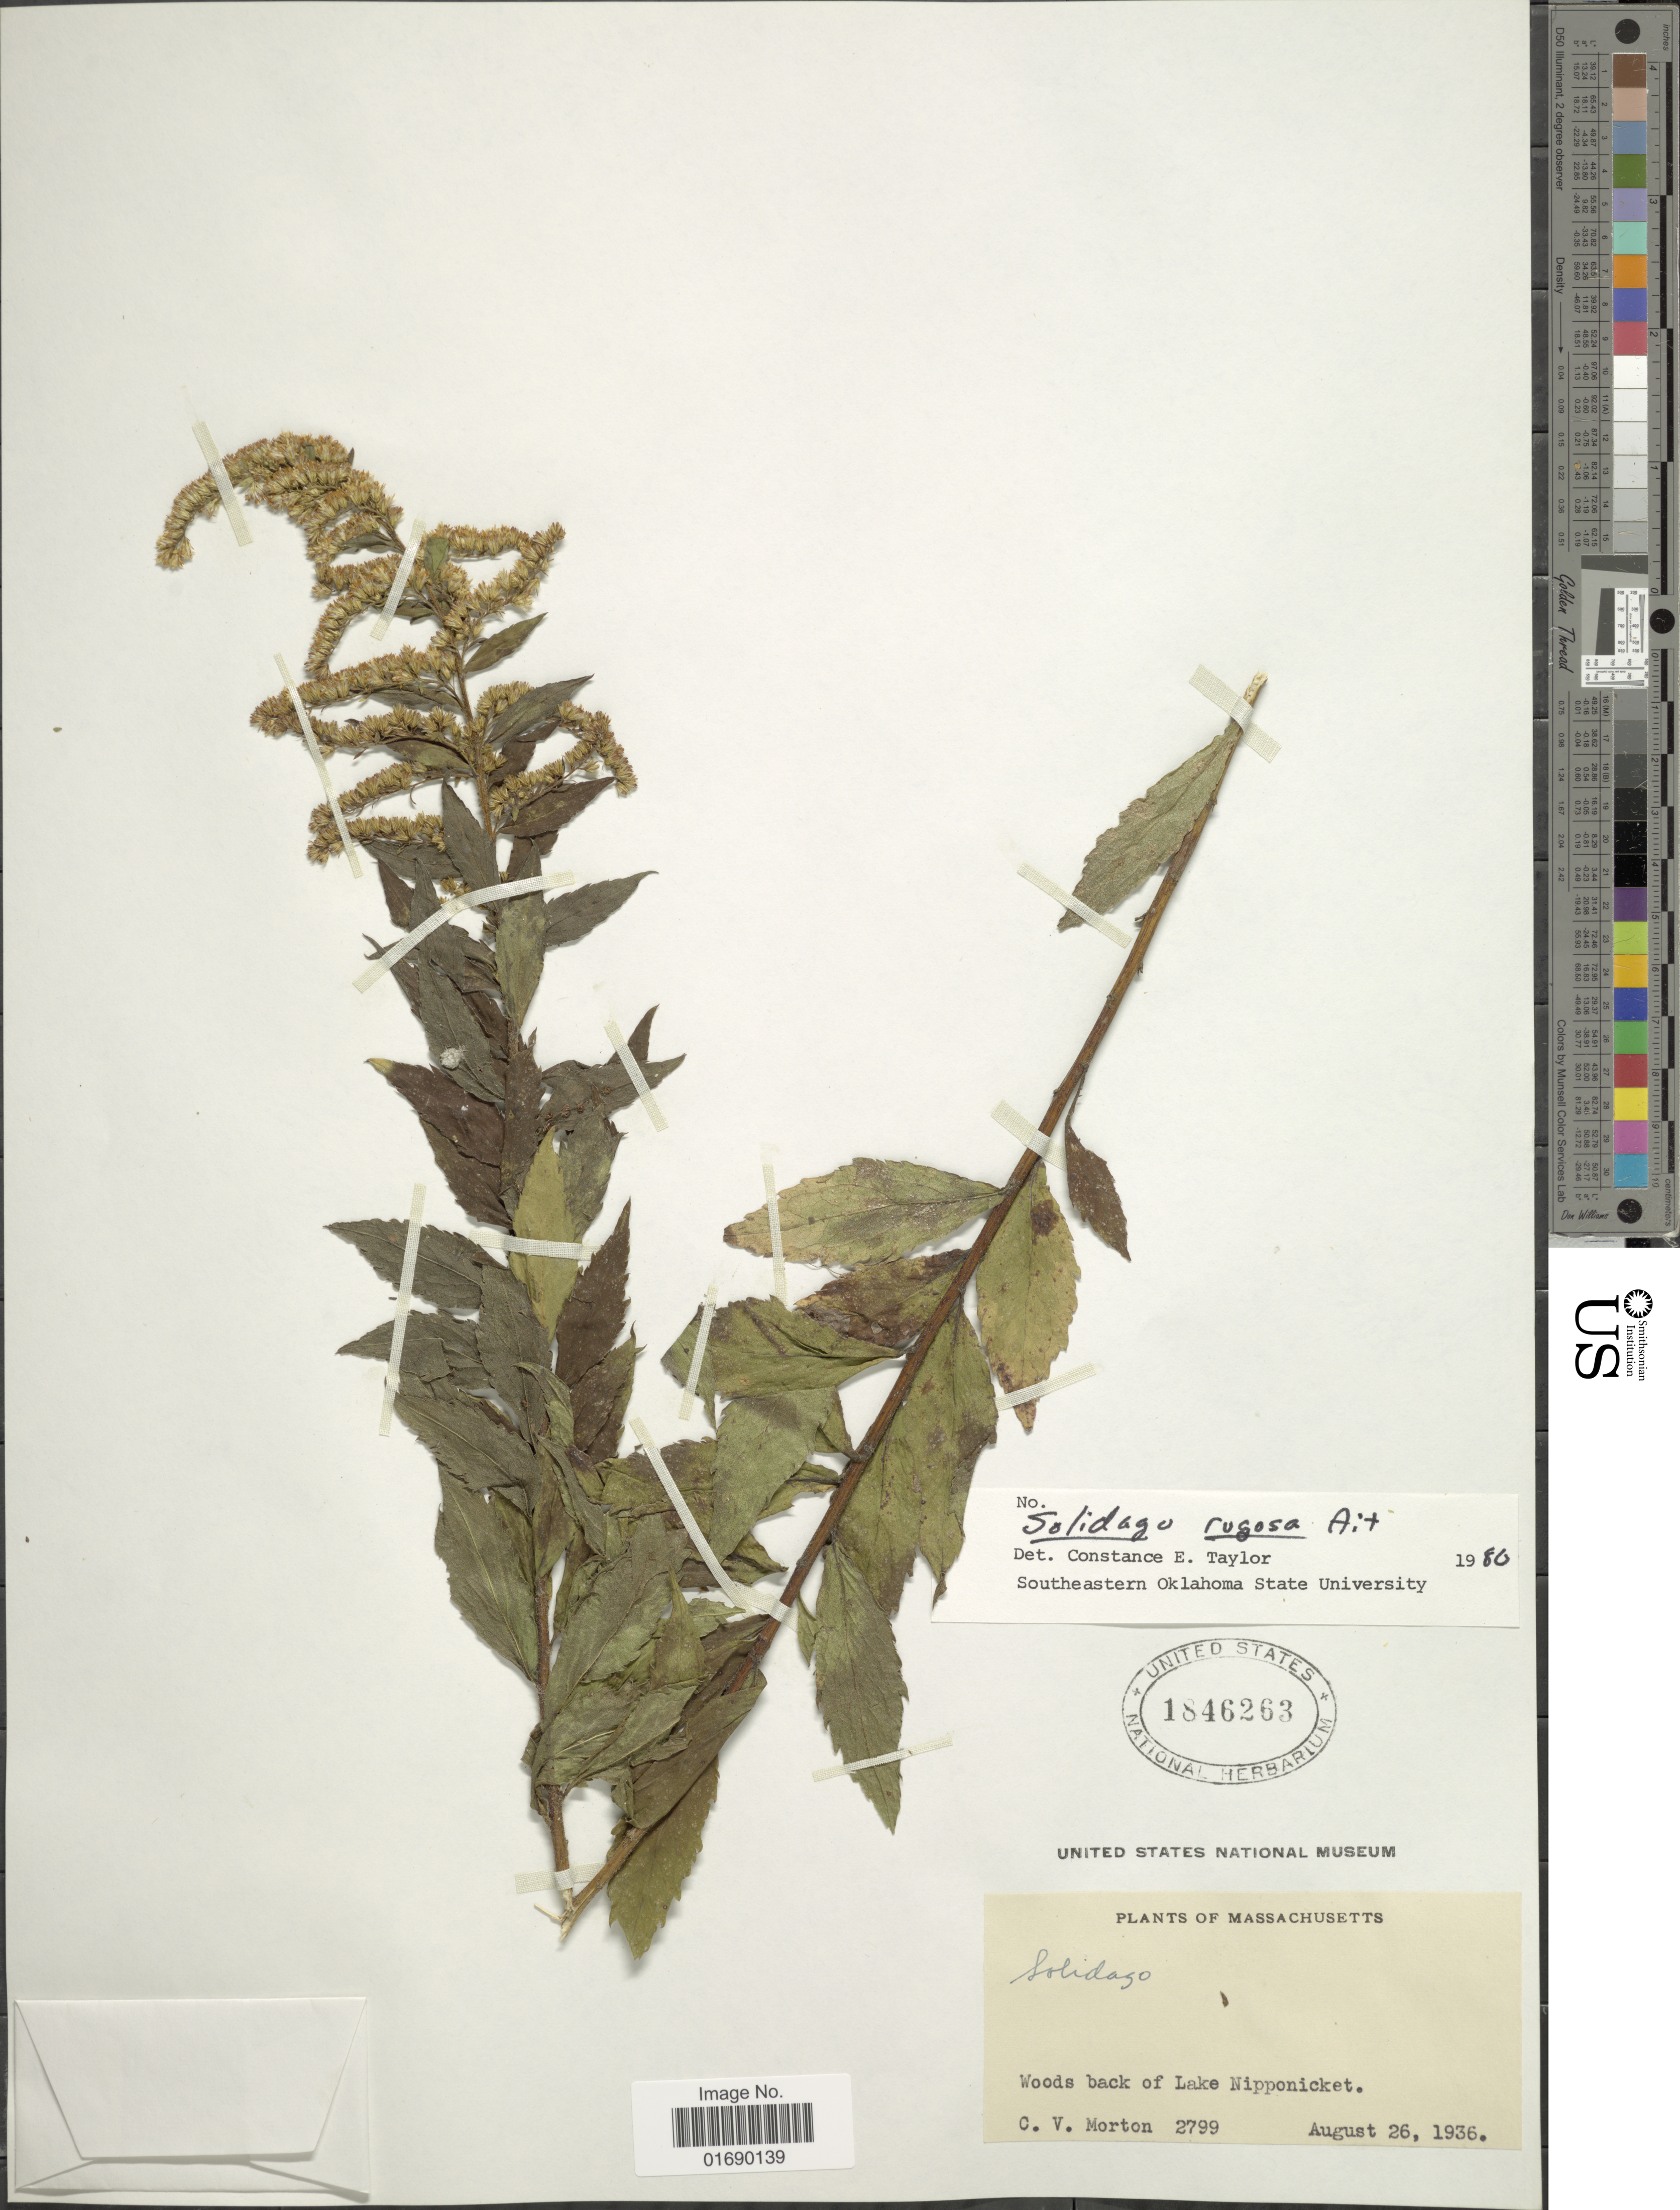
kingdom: Plantae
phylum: Tracheophyta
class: Magnoliopsida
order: Asterales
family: Asteraceae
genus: Solidago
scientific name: Solidago rugosa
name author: Mill.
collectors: C. V. Morton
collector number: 2799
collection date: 1936-08-26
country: United States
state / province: Massachusetts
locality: Woods back of Lake Nipponicket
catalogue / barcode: US 1846263